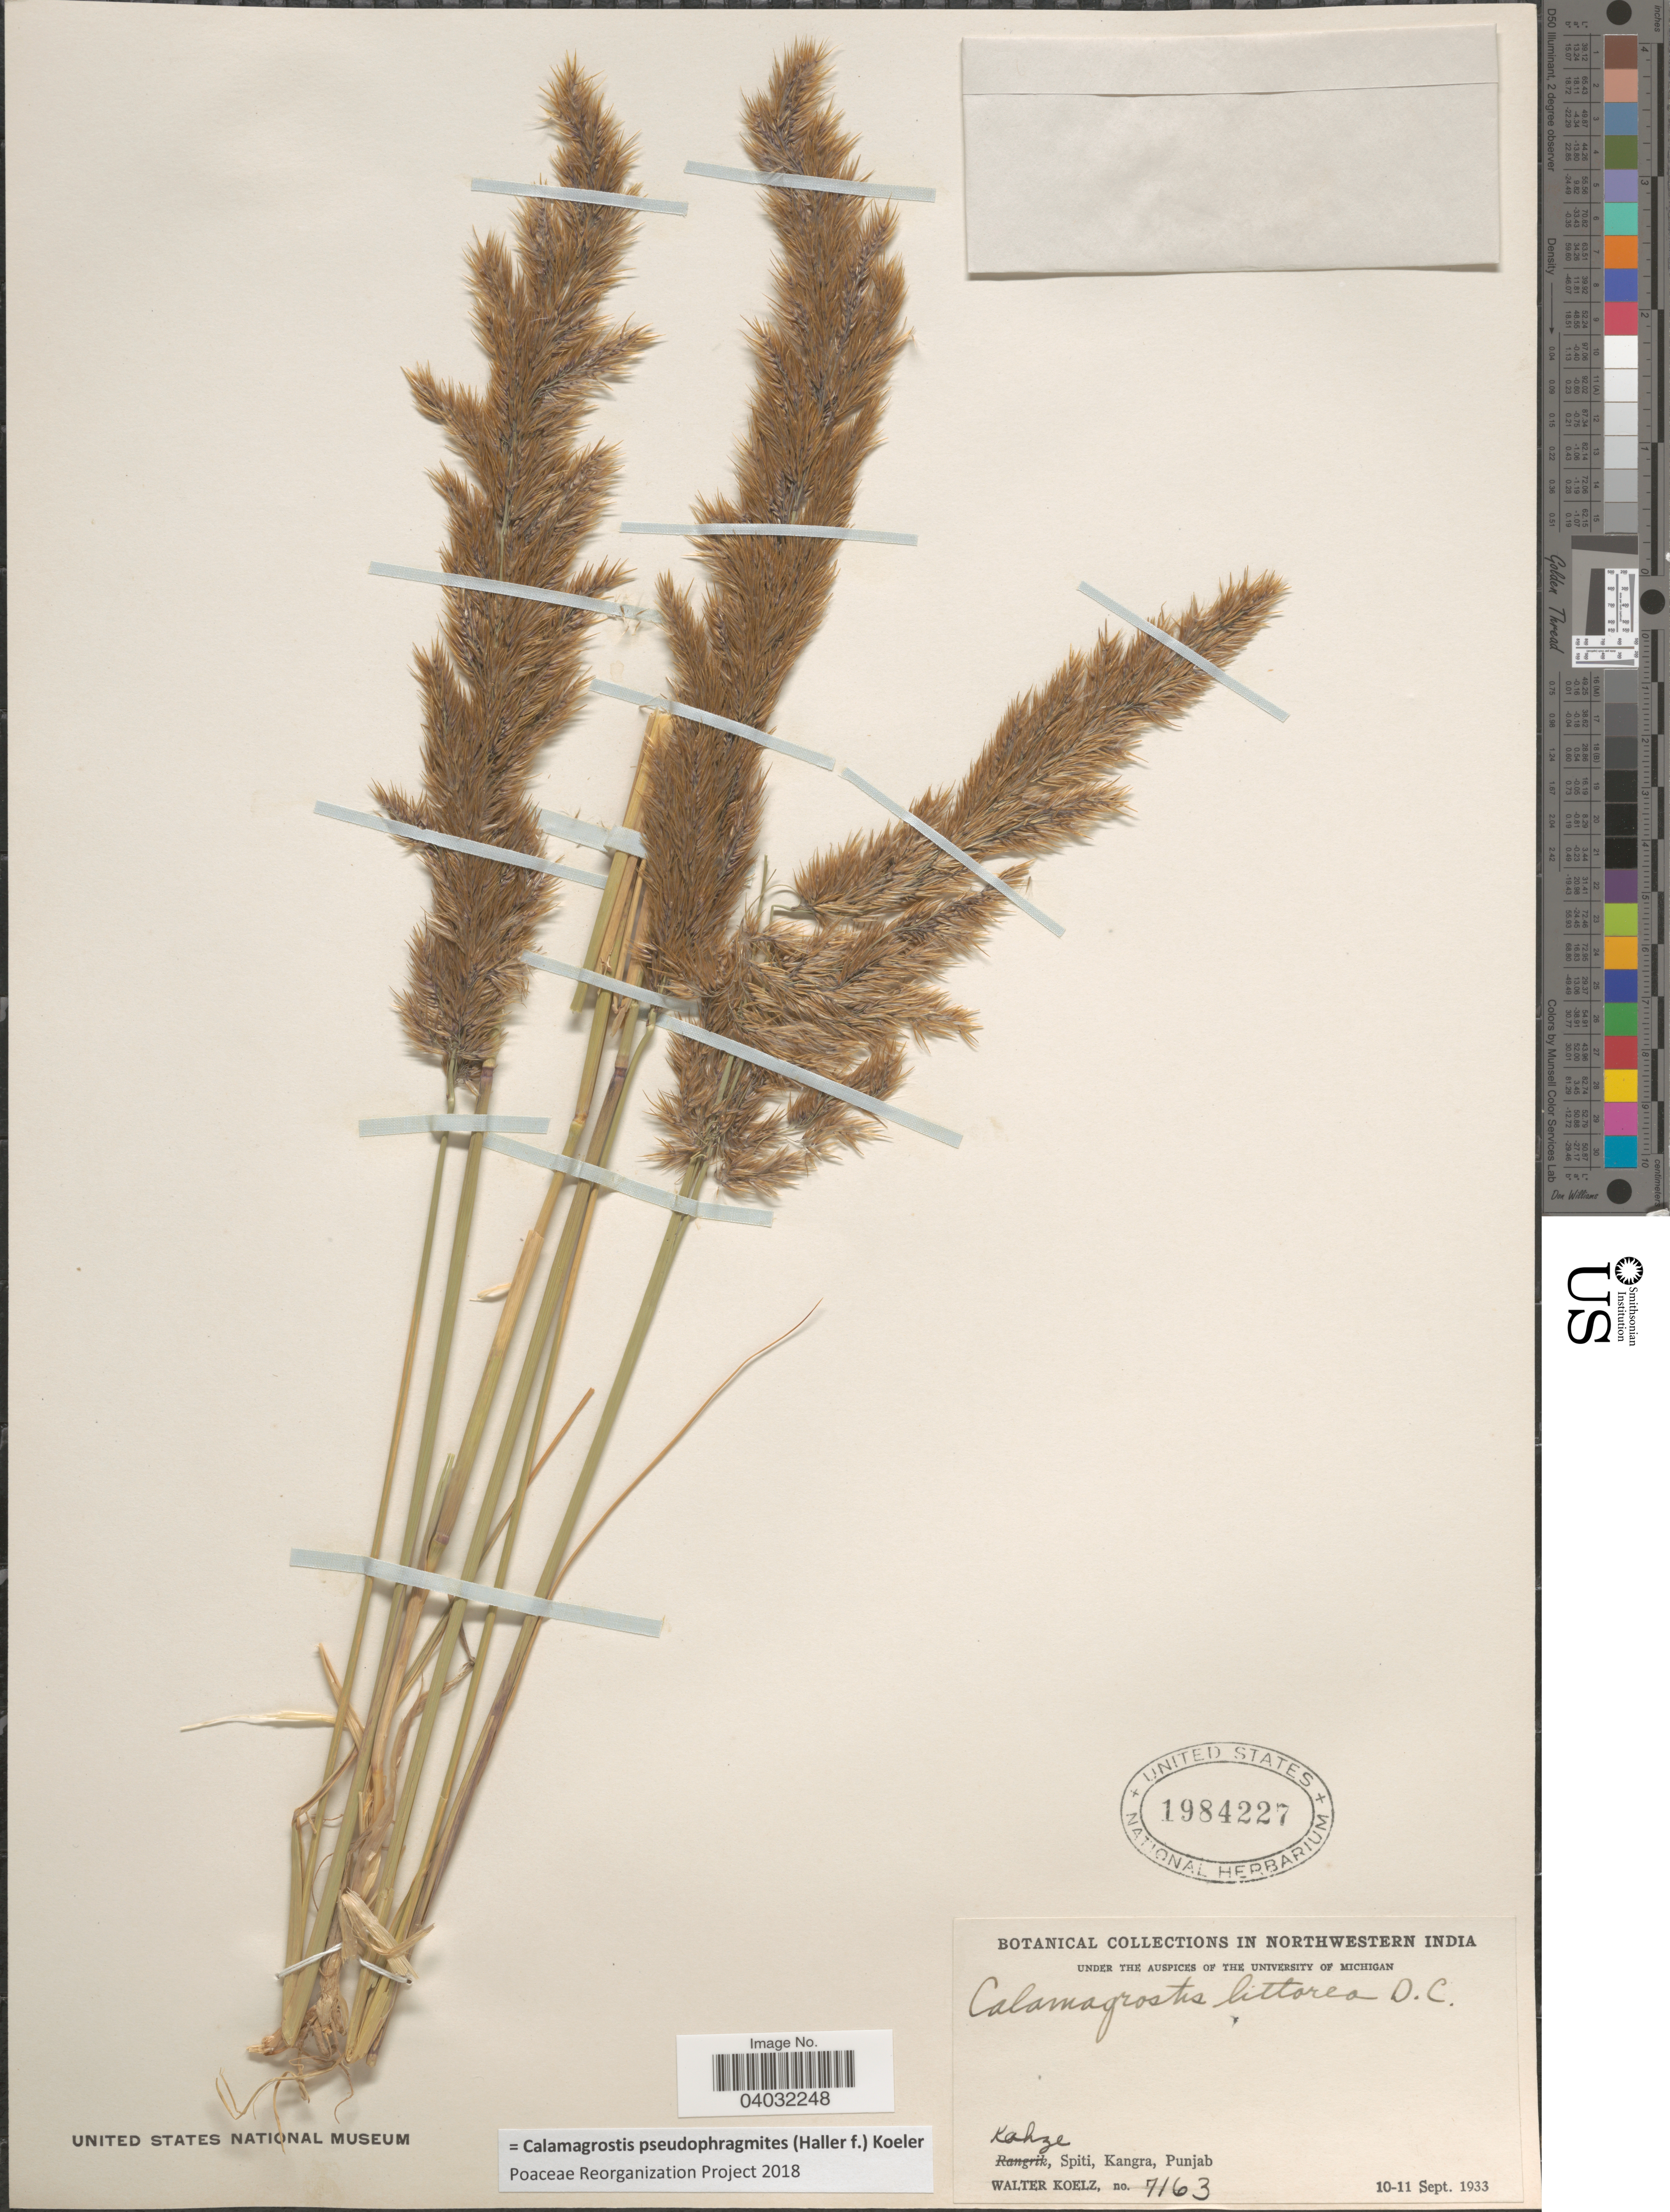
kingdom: Plantae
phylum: Tracheophyta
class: Liliopsida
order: Poales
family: Poaceae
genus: Calamagrostis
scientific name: Calamagrostis pseudophragmites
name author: (Haller f.) Koeler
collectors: W. N. Koelz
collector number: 7163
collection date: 1933-09-10/1933-09-11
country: India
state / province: Punjab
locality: Northwestern India. Kakze, Spiti, Kangra.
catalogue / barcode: US 1984227